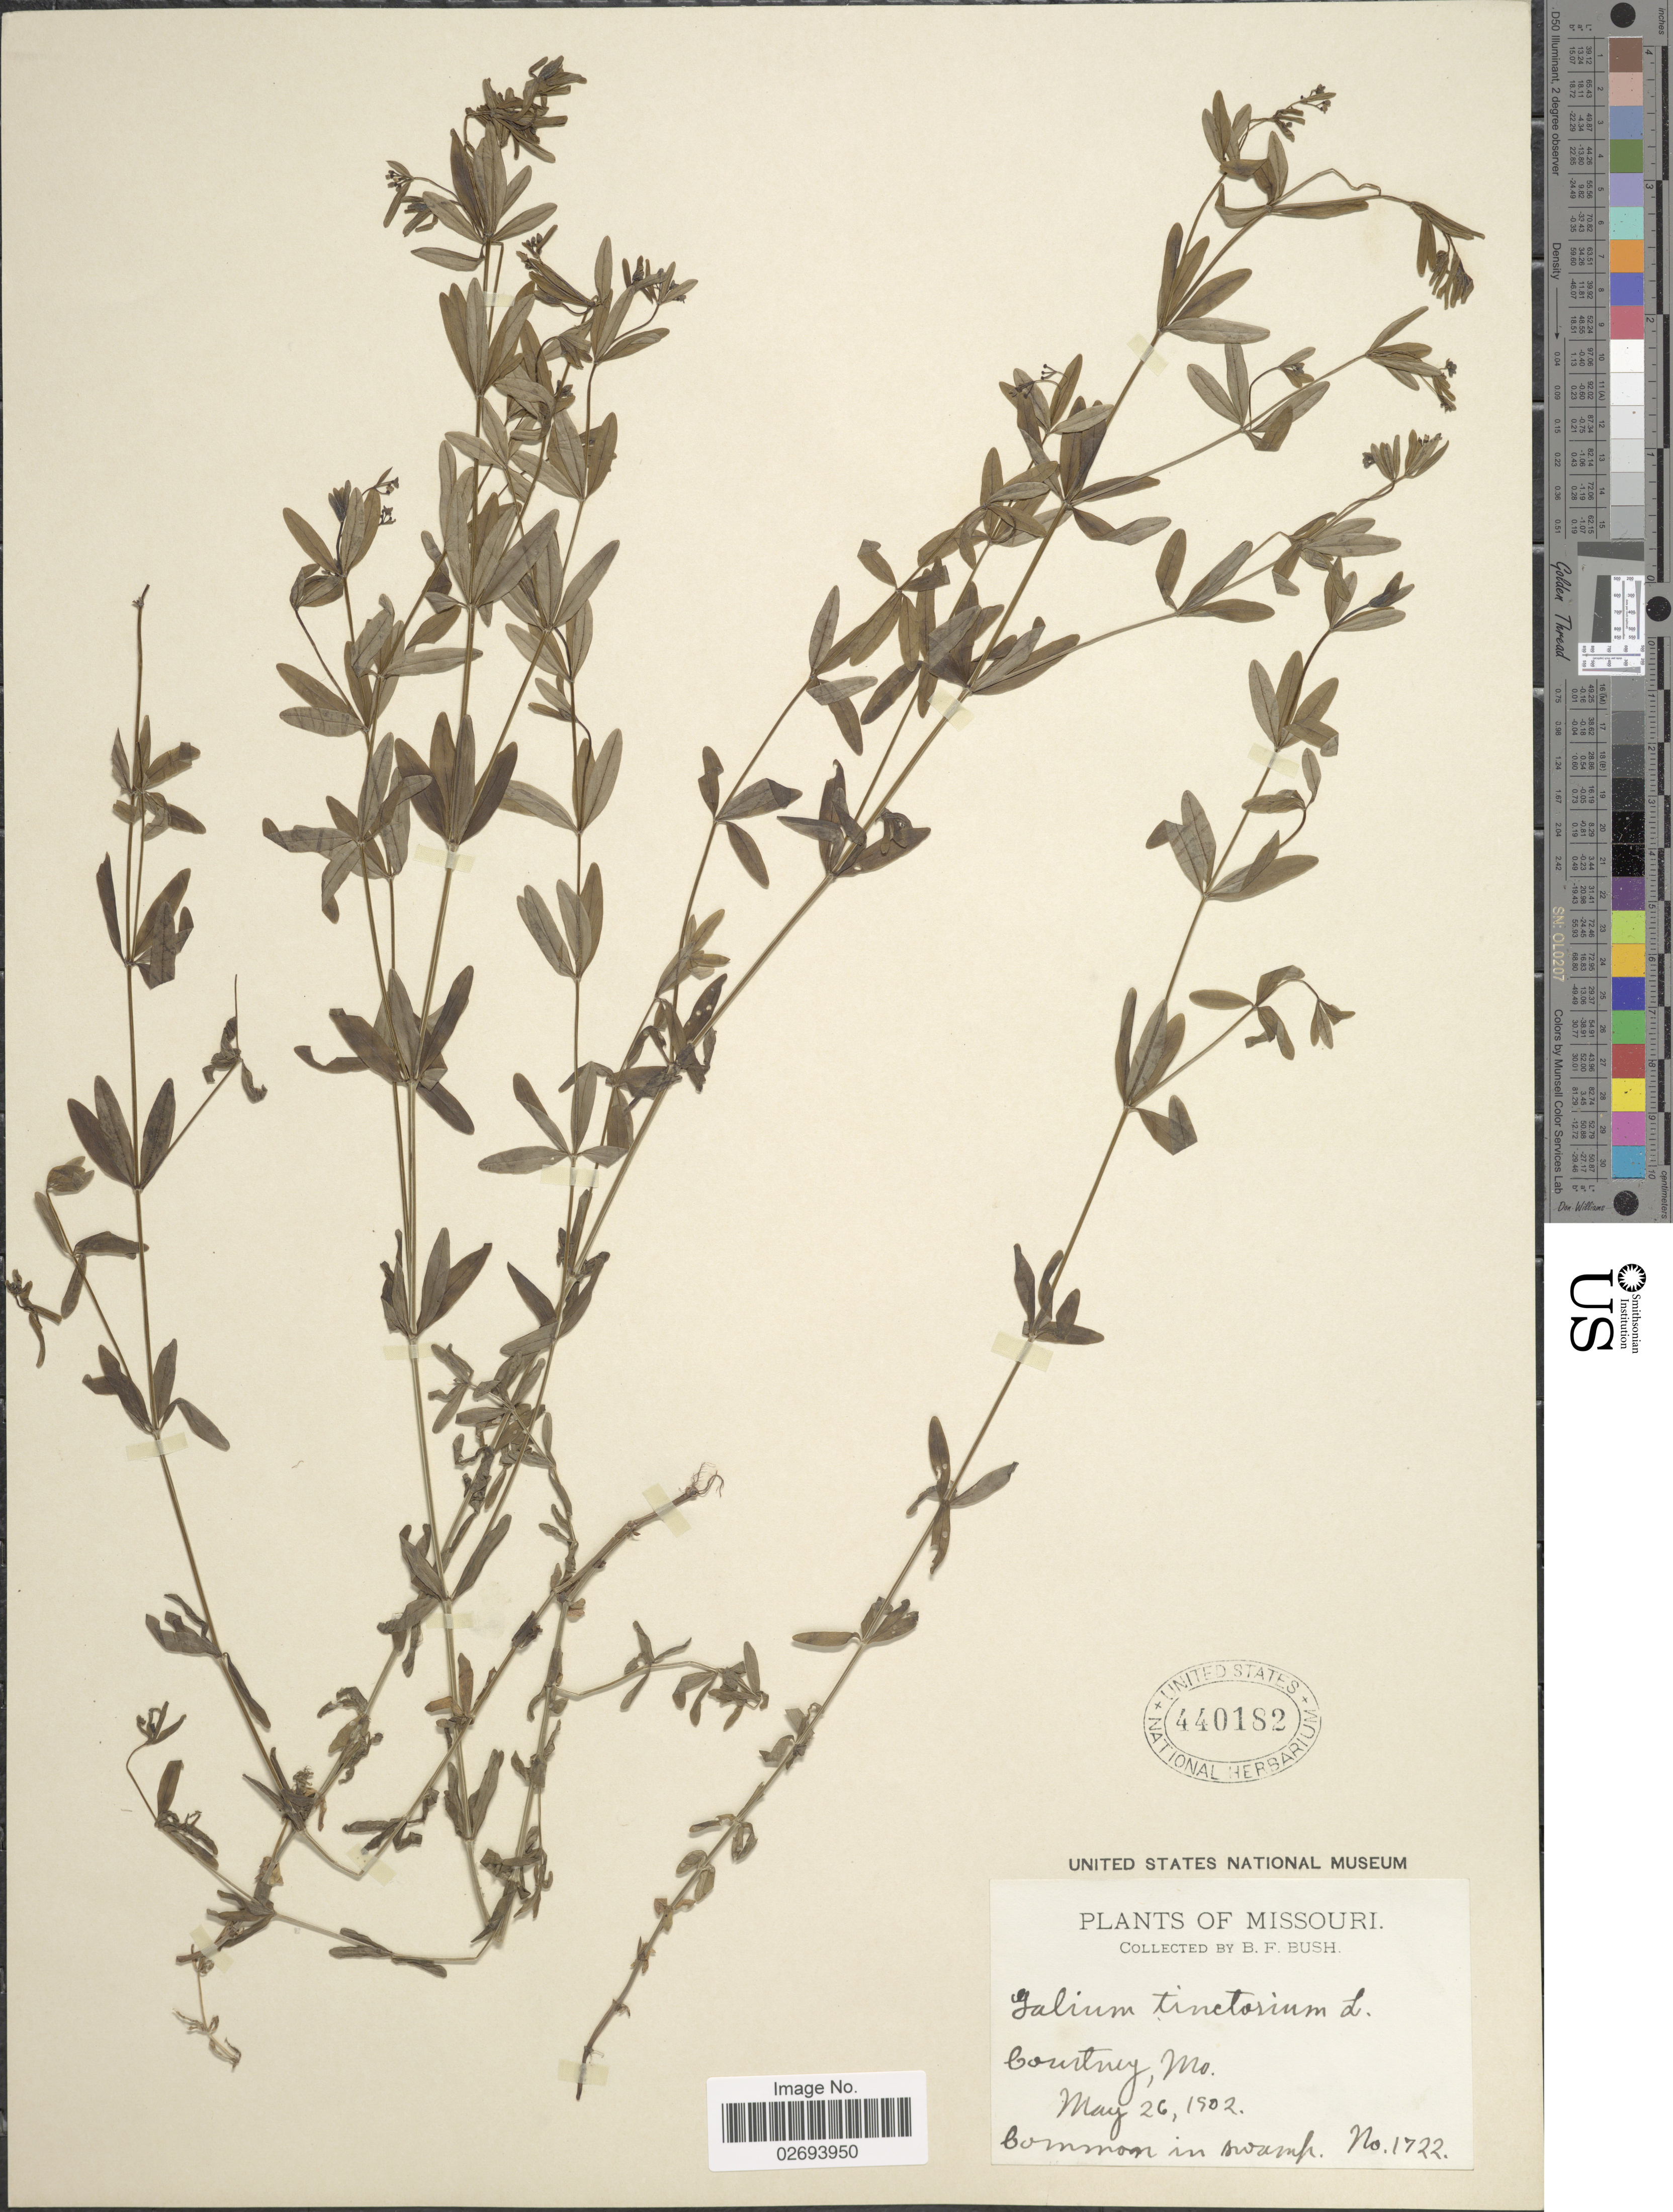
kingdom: Plantae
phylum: Tracheophyta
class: Magnoliopsida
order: Gentianales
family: Rubiaceae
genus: Galium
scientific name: Galium tinctorium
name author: (L.) Scop.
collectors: B. F. Bush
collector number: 1722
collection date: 1902-05-26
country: United States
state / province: Missouri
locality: Courtney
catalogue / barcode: US 440182